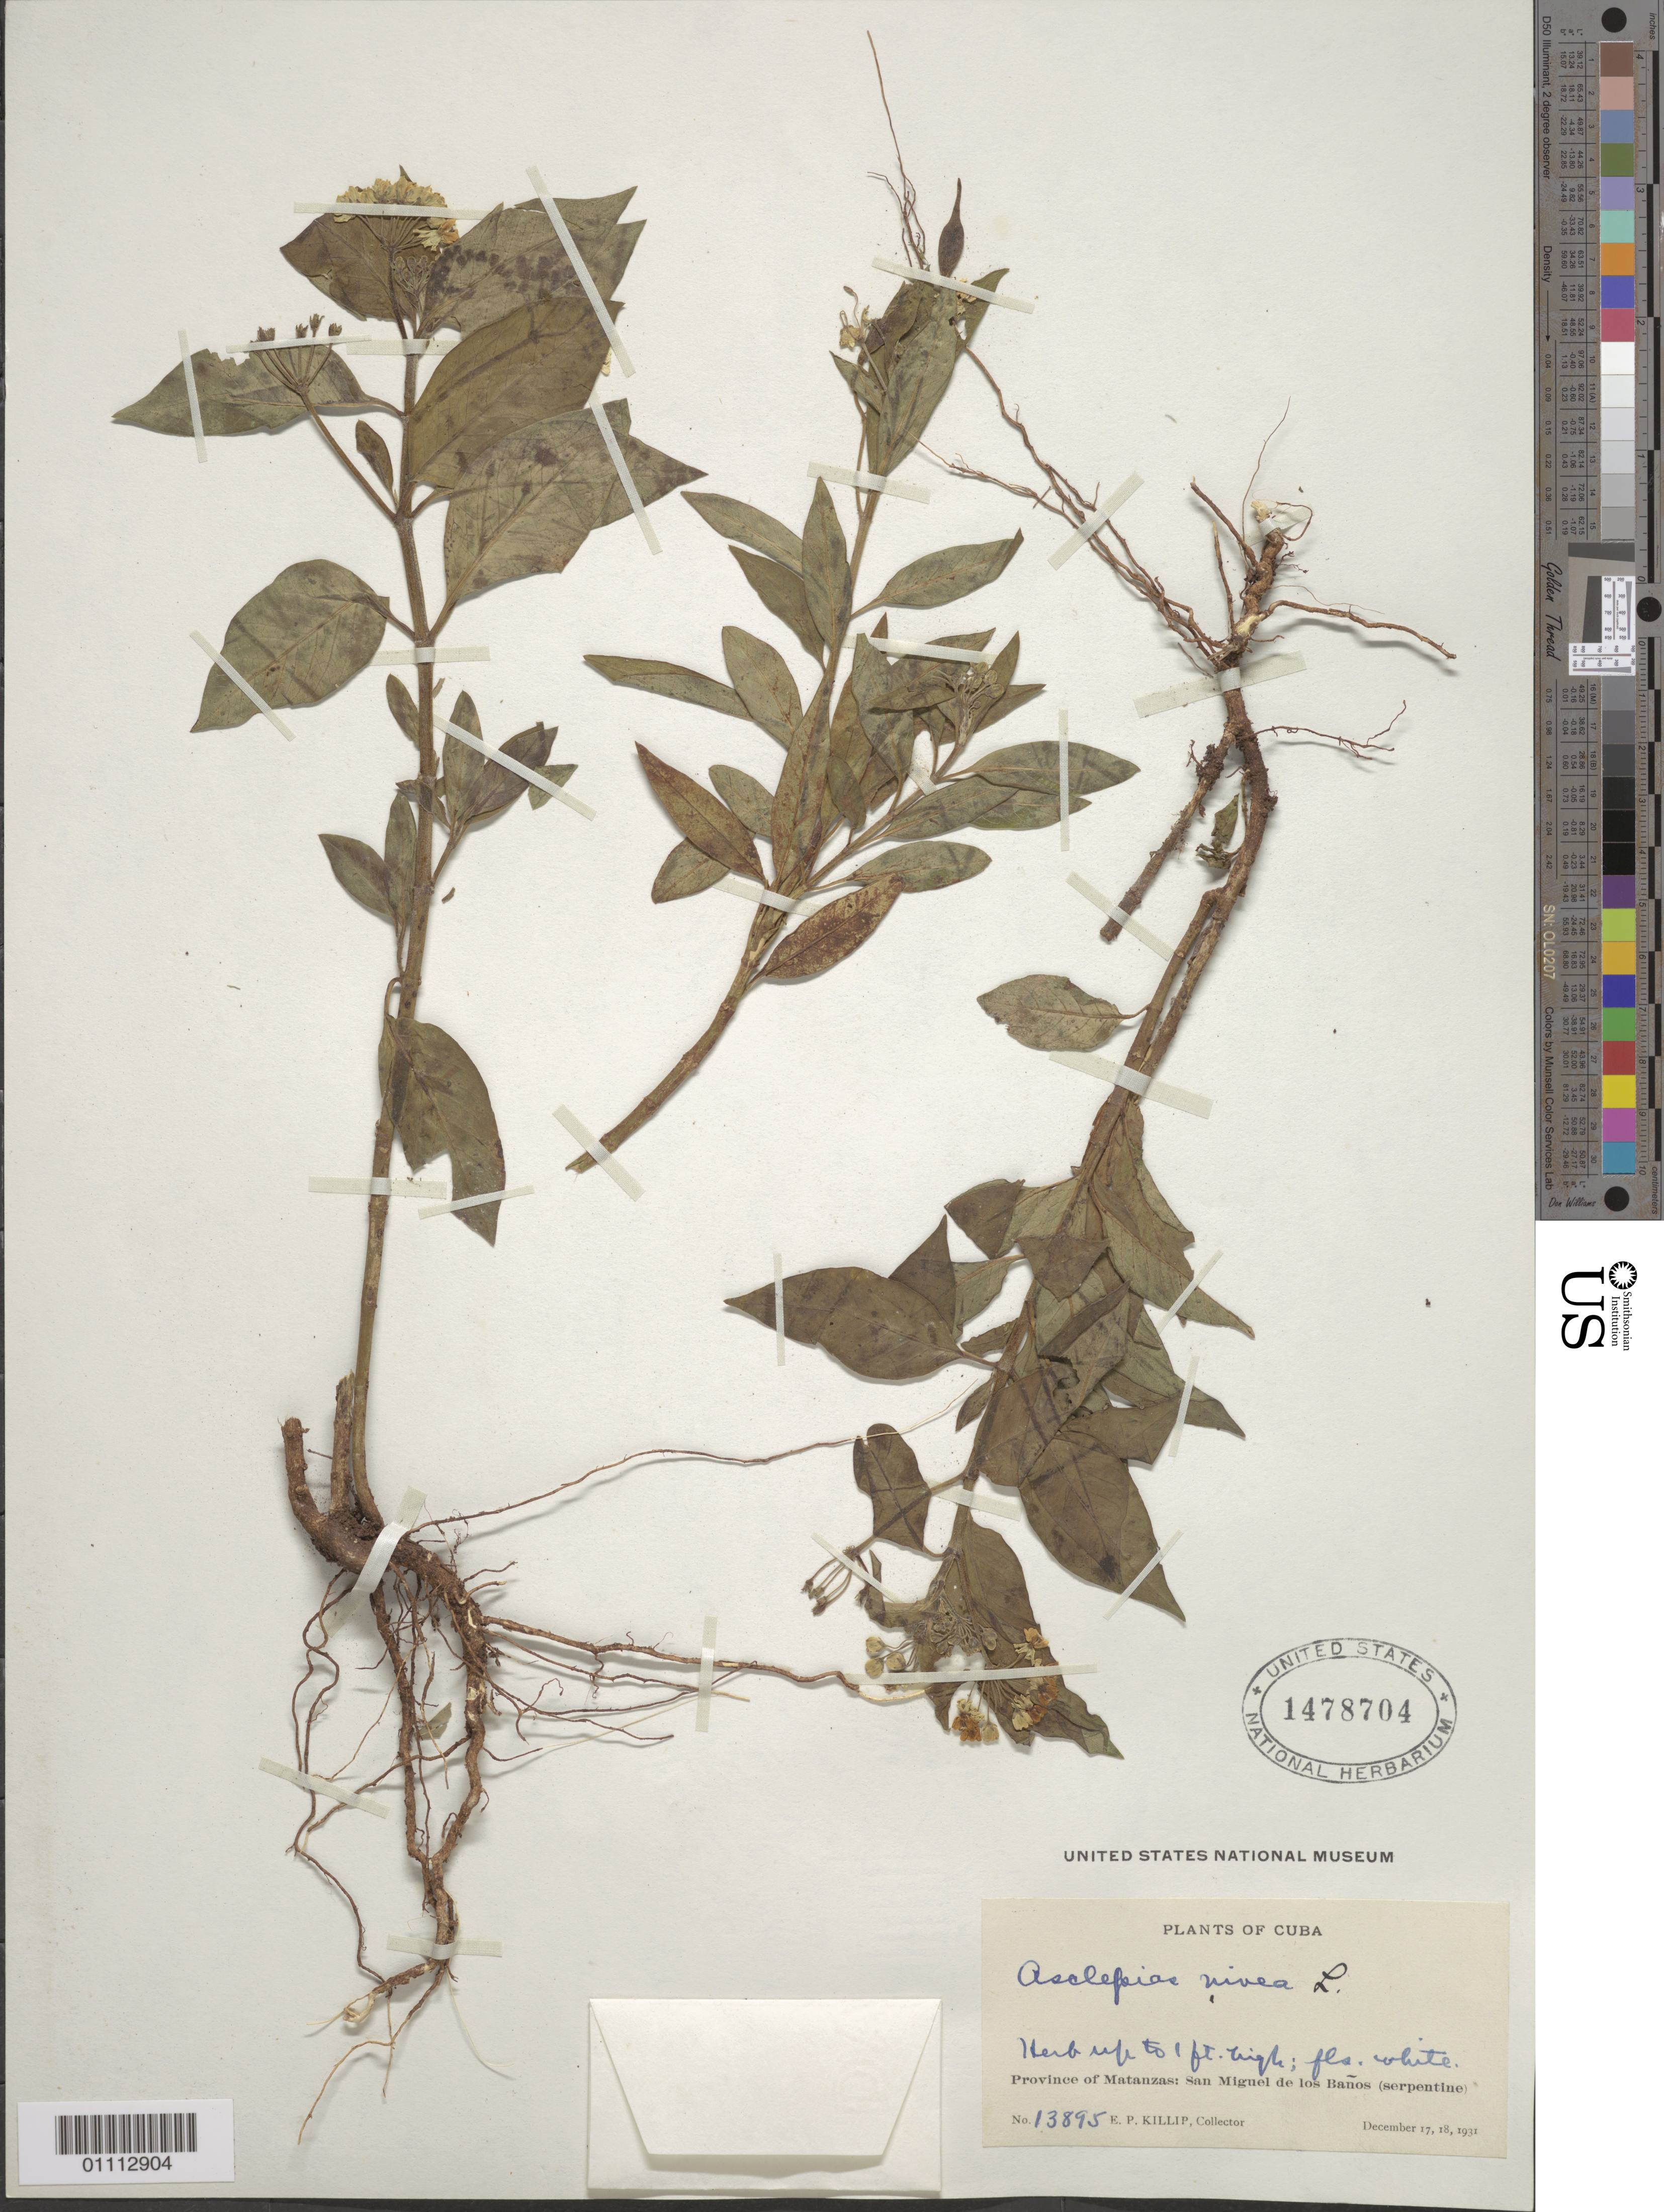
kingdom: Plantae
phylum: Tracheophyta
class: Magnoliopsida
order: Gentianales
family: Apocynaceae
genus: Asclepias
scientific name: Asclepias nivea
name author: L.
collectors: E. P. Killip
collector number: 13895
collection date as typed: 17 Dec 1931 to 18 Dec 1931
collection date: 1931-12-17/1931-12-18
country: Cuba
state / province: Matanzas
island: Cuba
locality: San Miguel de los Banos (serpentine)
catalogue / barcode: US 1478704